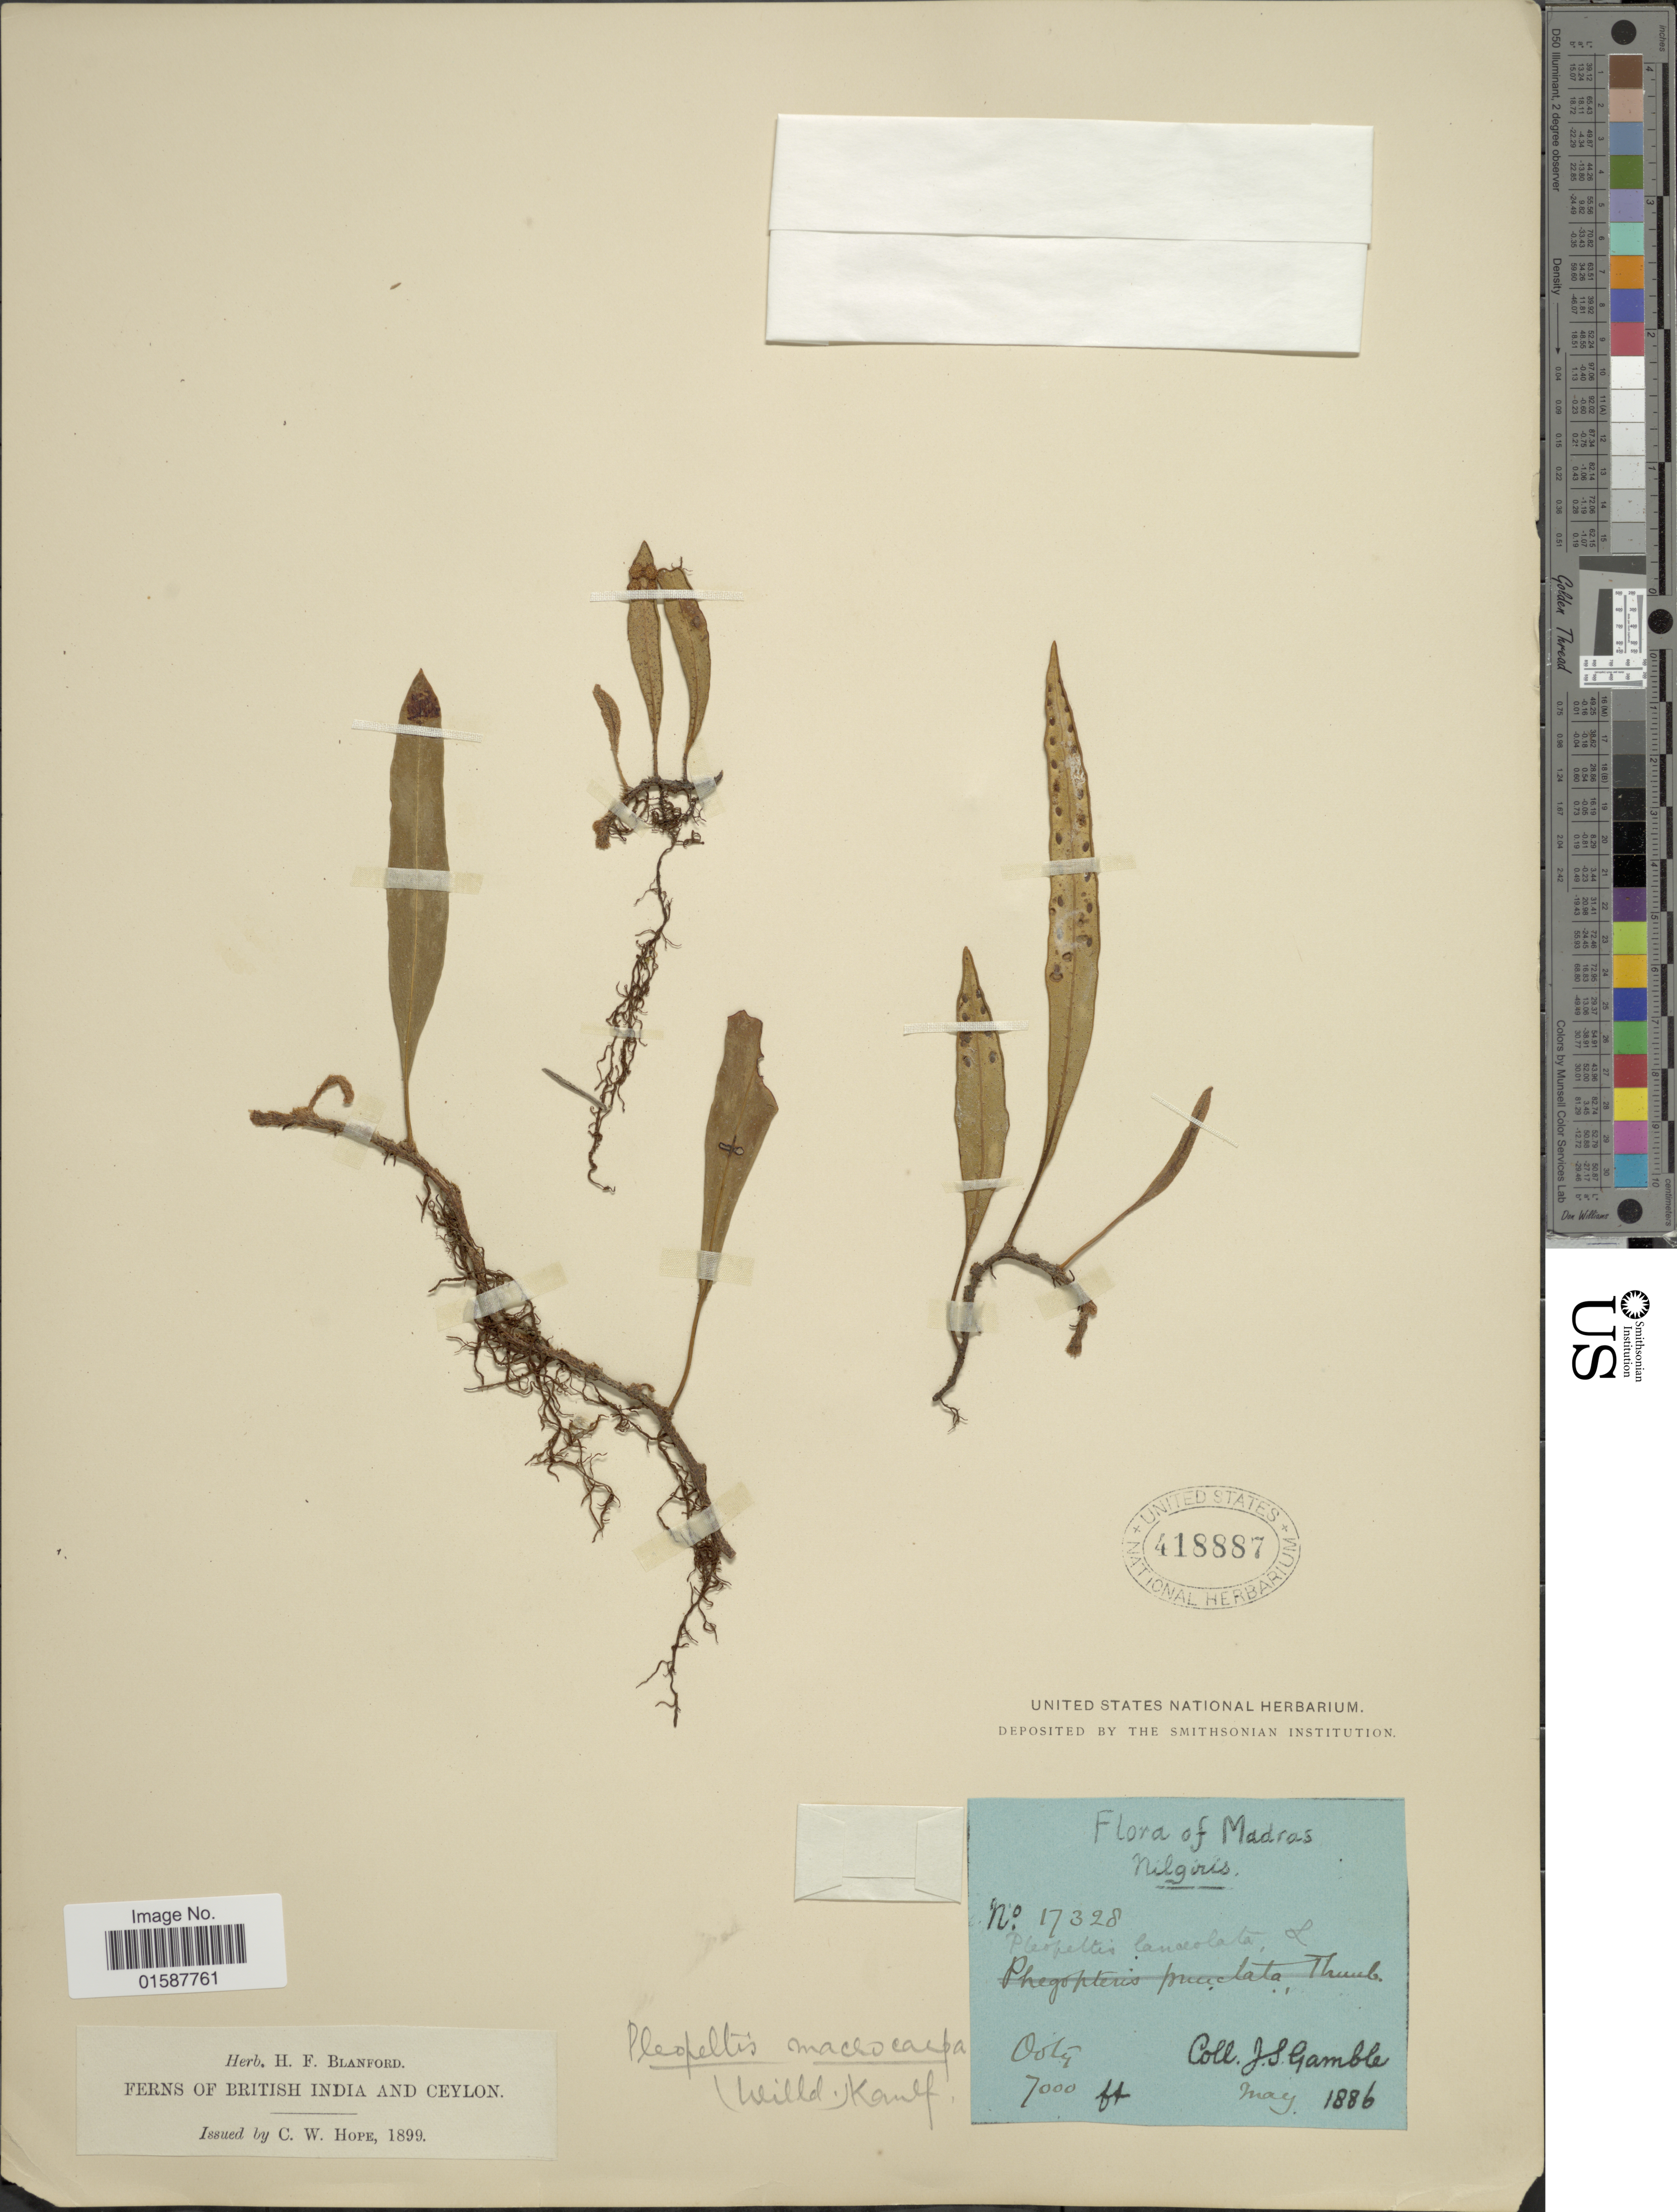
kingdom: Plantae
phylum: Tracheophyta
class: Polypodiopsida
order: Polypodiales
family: Polypodiaceae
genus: Lepisorus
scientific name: Lepisorus lanceolatum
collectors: J. S. Gamble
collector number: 17328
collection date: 1886-05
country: India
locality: Madras, Nilgiris, Ooty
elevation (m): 2134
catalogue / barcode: US 418887